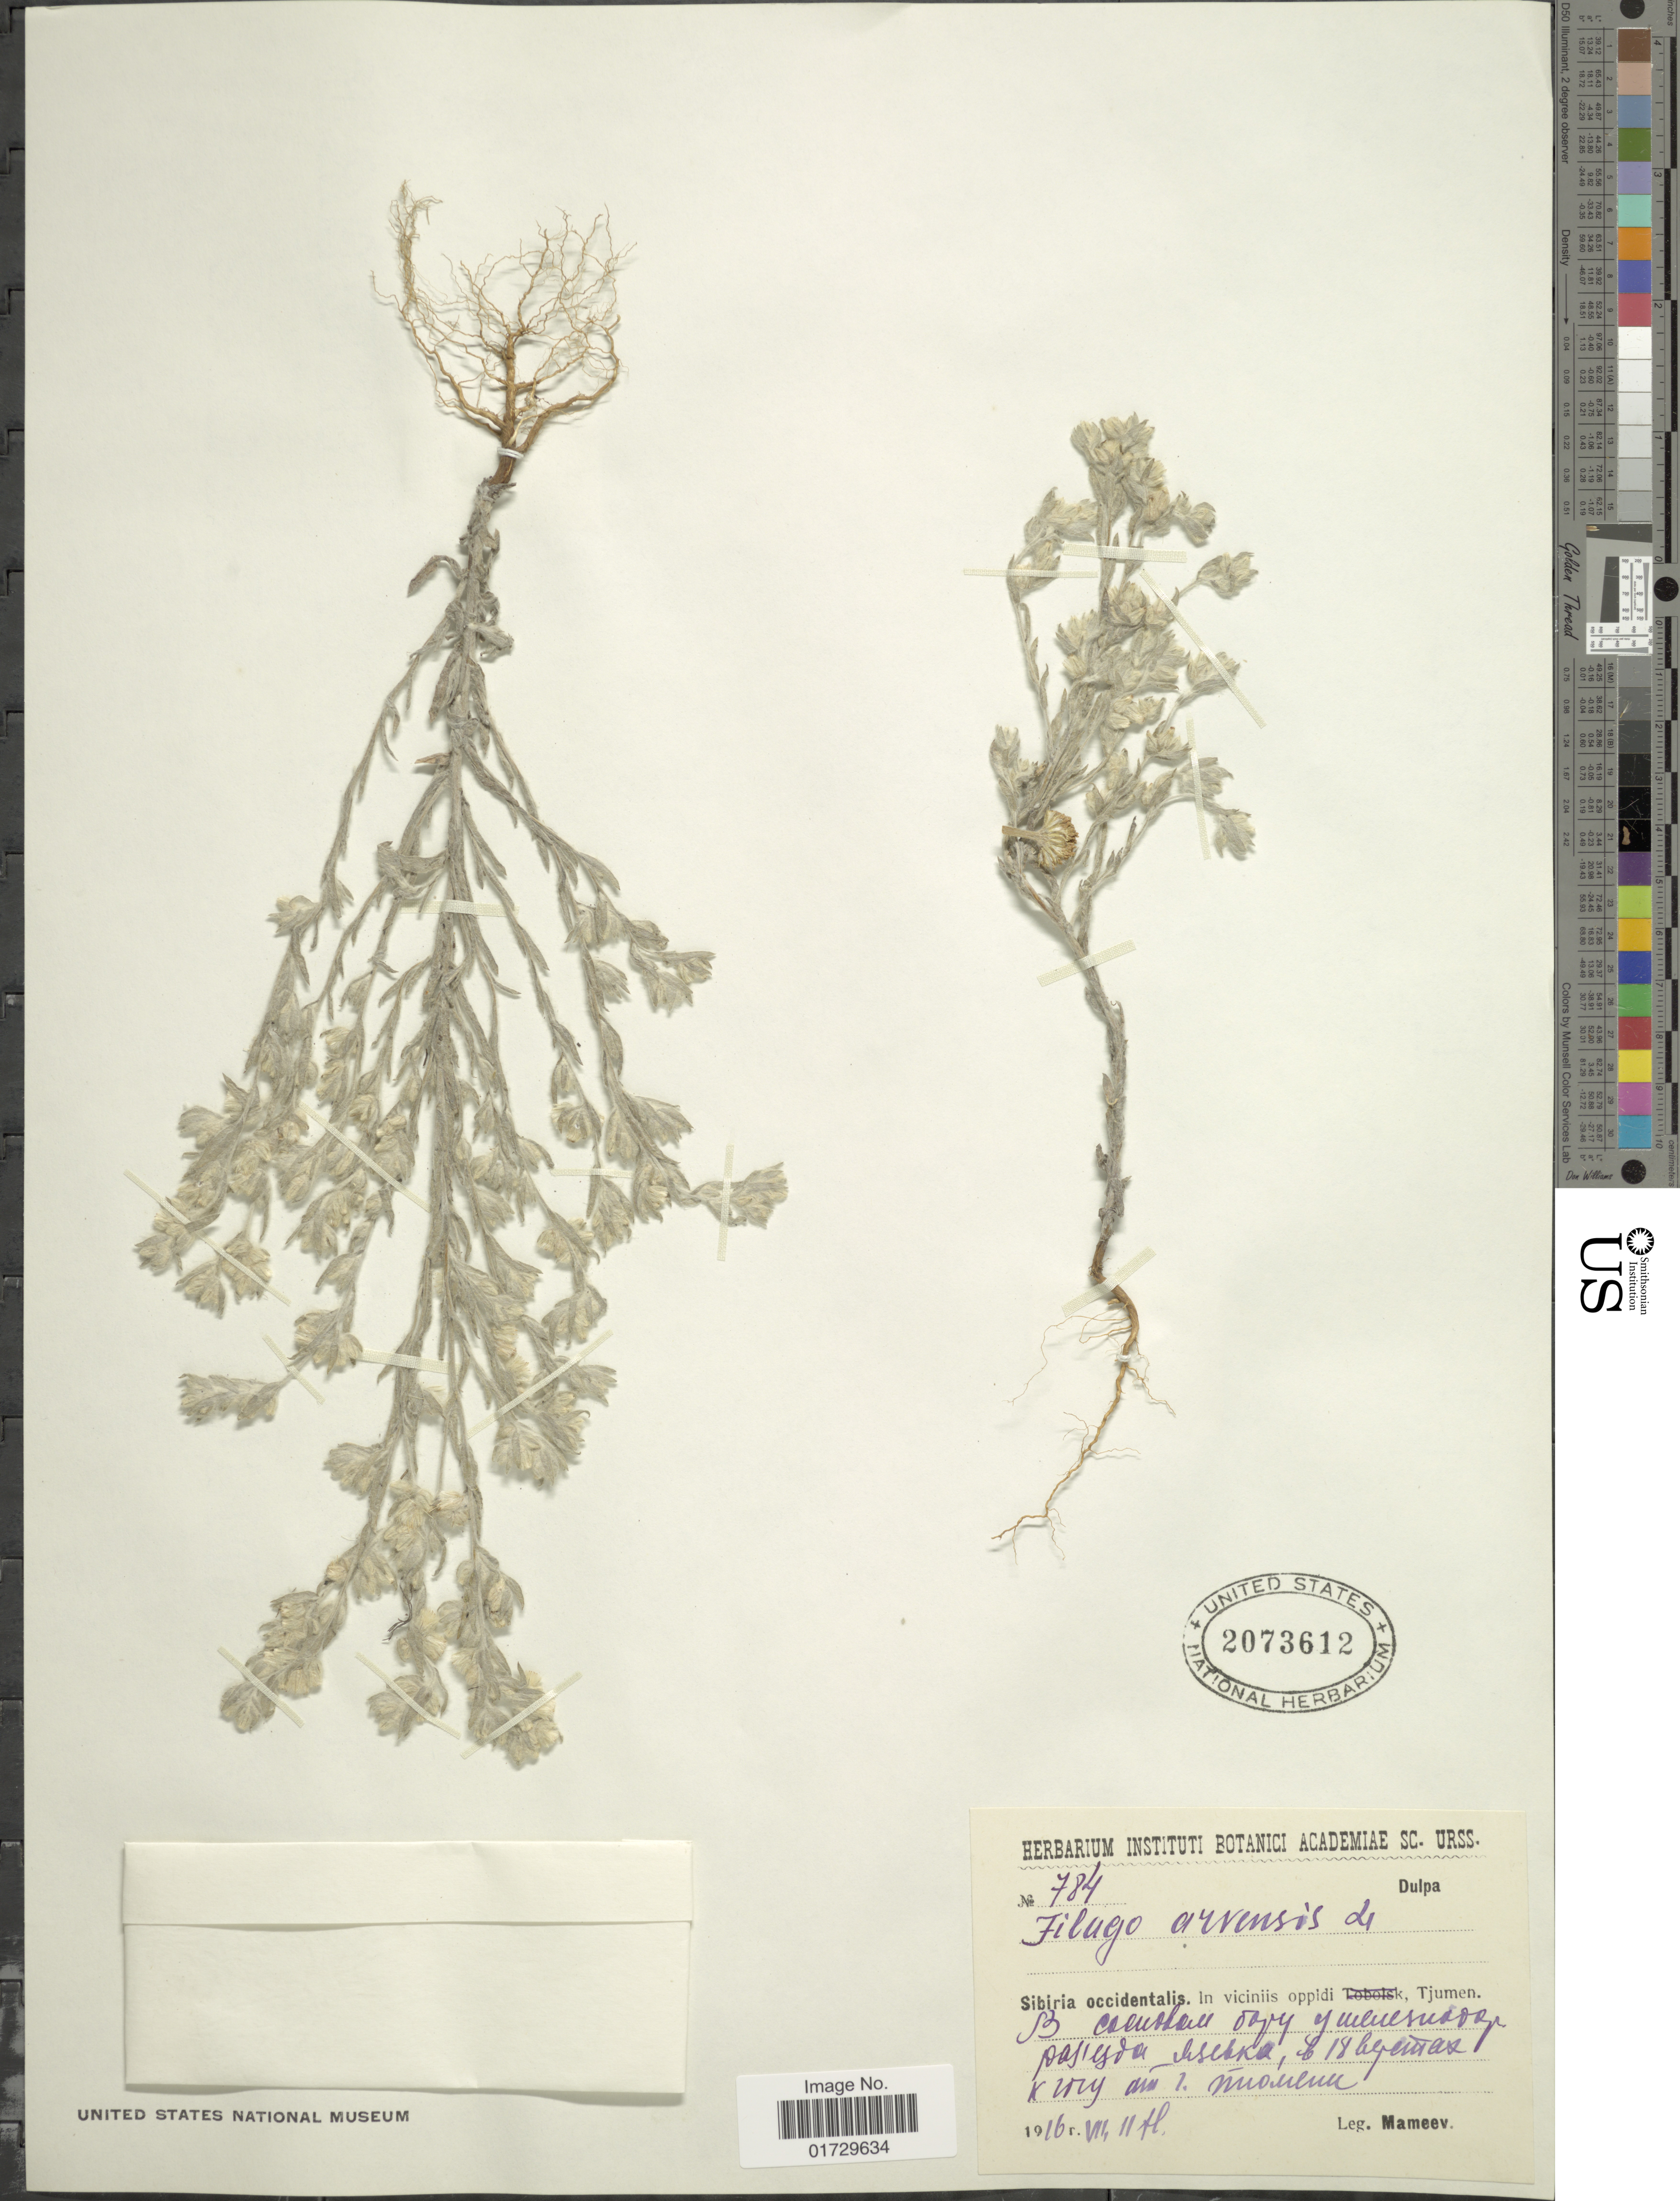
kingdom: Plantae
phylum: Tracheophyta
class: Magnoliopsida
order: Asterales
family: Asteraceae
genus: Filago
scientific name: Filago arvensis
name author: L.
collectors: Mameev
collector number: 784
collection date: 1916-07-11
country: Russian Federation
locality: Sibiria occidentalis, in vicniis oppidi Tjumen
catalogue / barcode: US 2073612